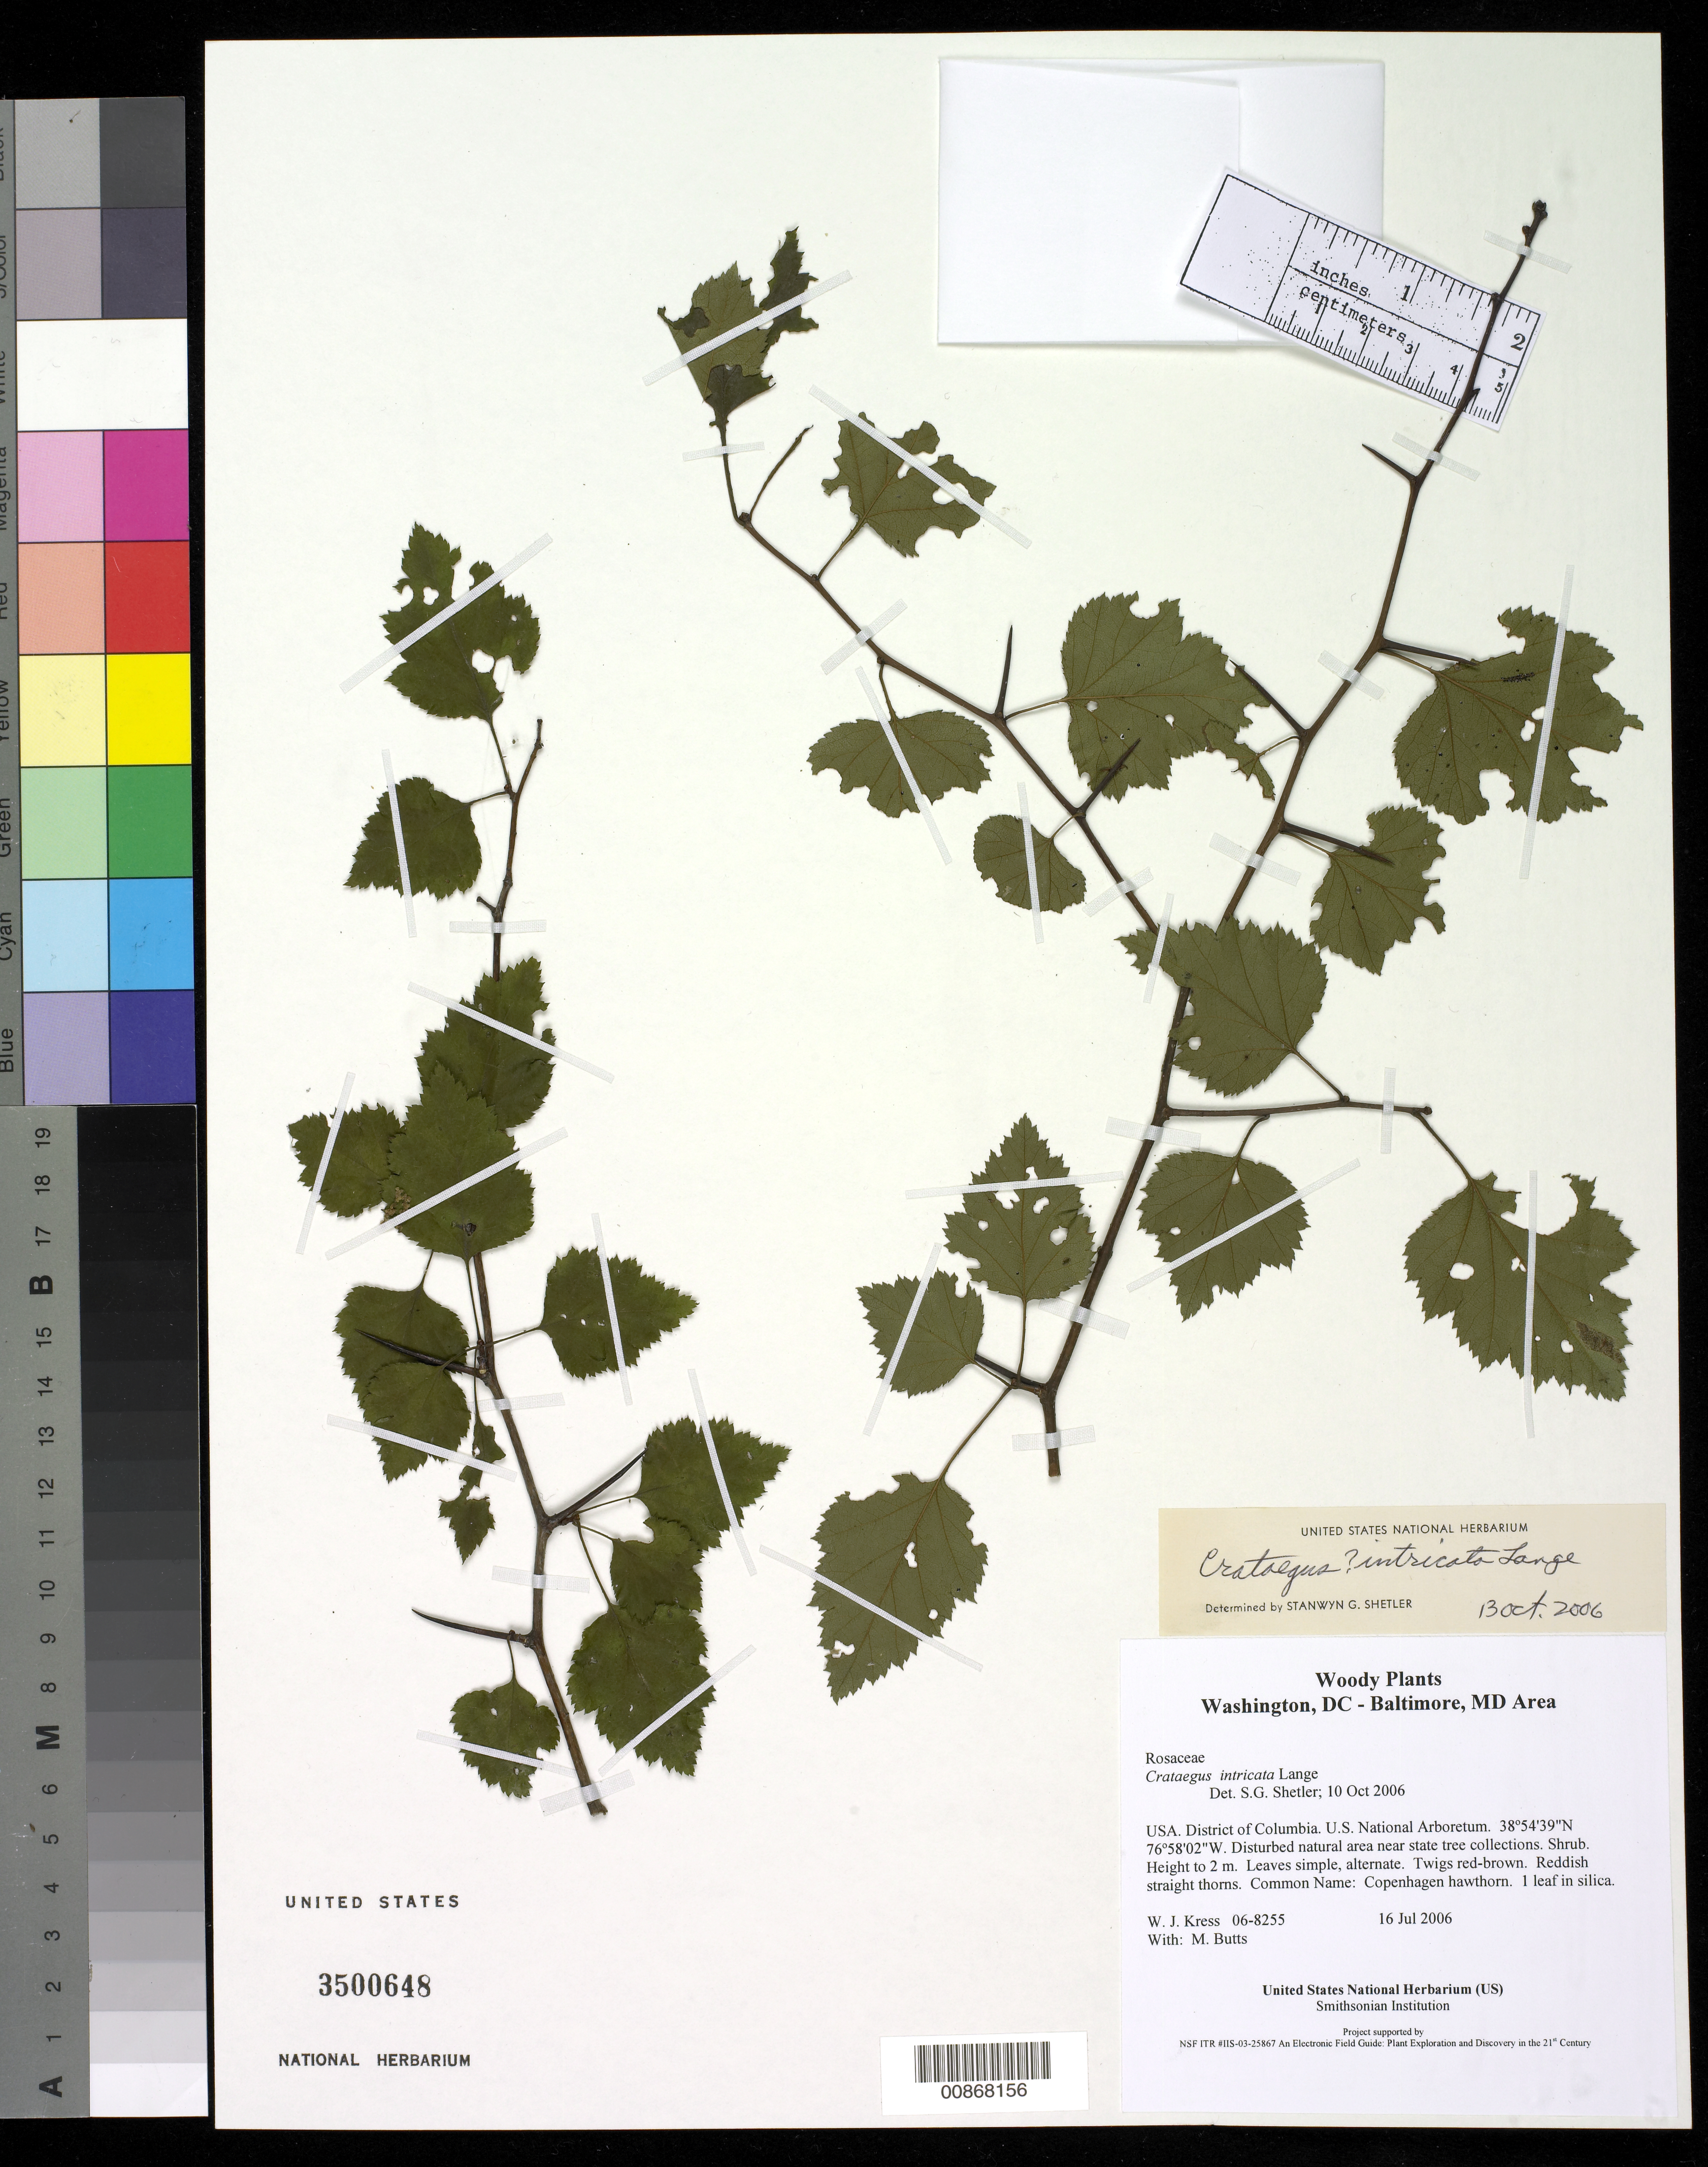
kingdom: Plantae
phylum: Tracheophyta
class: Magnoliopsida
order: Rosales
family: Rosaceae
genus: Crataegus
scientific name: Crataegus intricata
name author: Lange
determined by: Shetler, Stanwyn G., (US), NMNH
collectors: W. J. Kress & M. B. Butts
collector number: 06-8255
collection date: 2006-07-16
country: United States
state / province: District of Columbia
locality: U.S. National Arboretum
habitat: Disturbed natural area near state tree collections.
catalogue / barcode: US 3500648